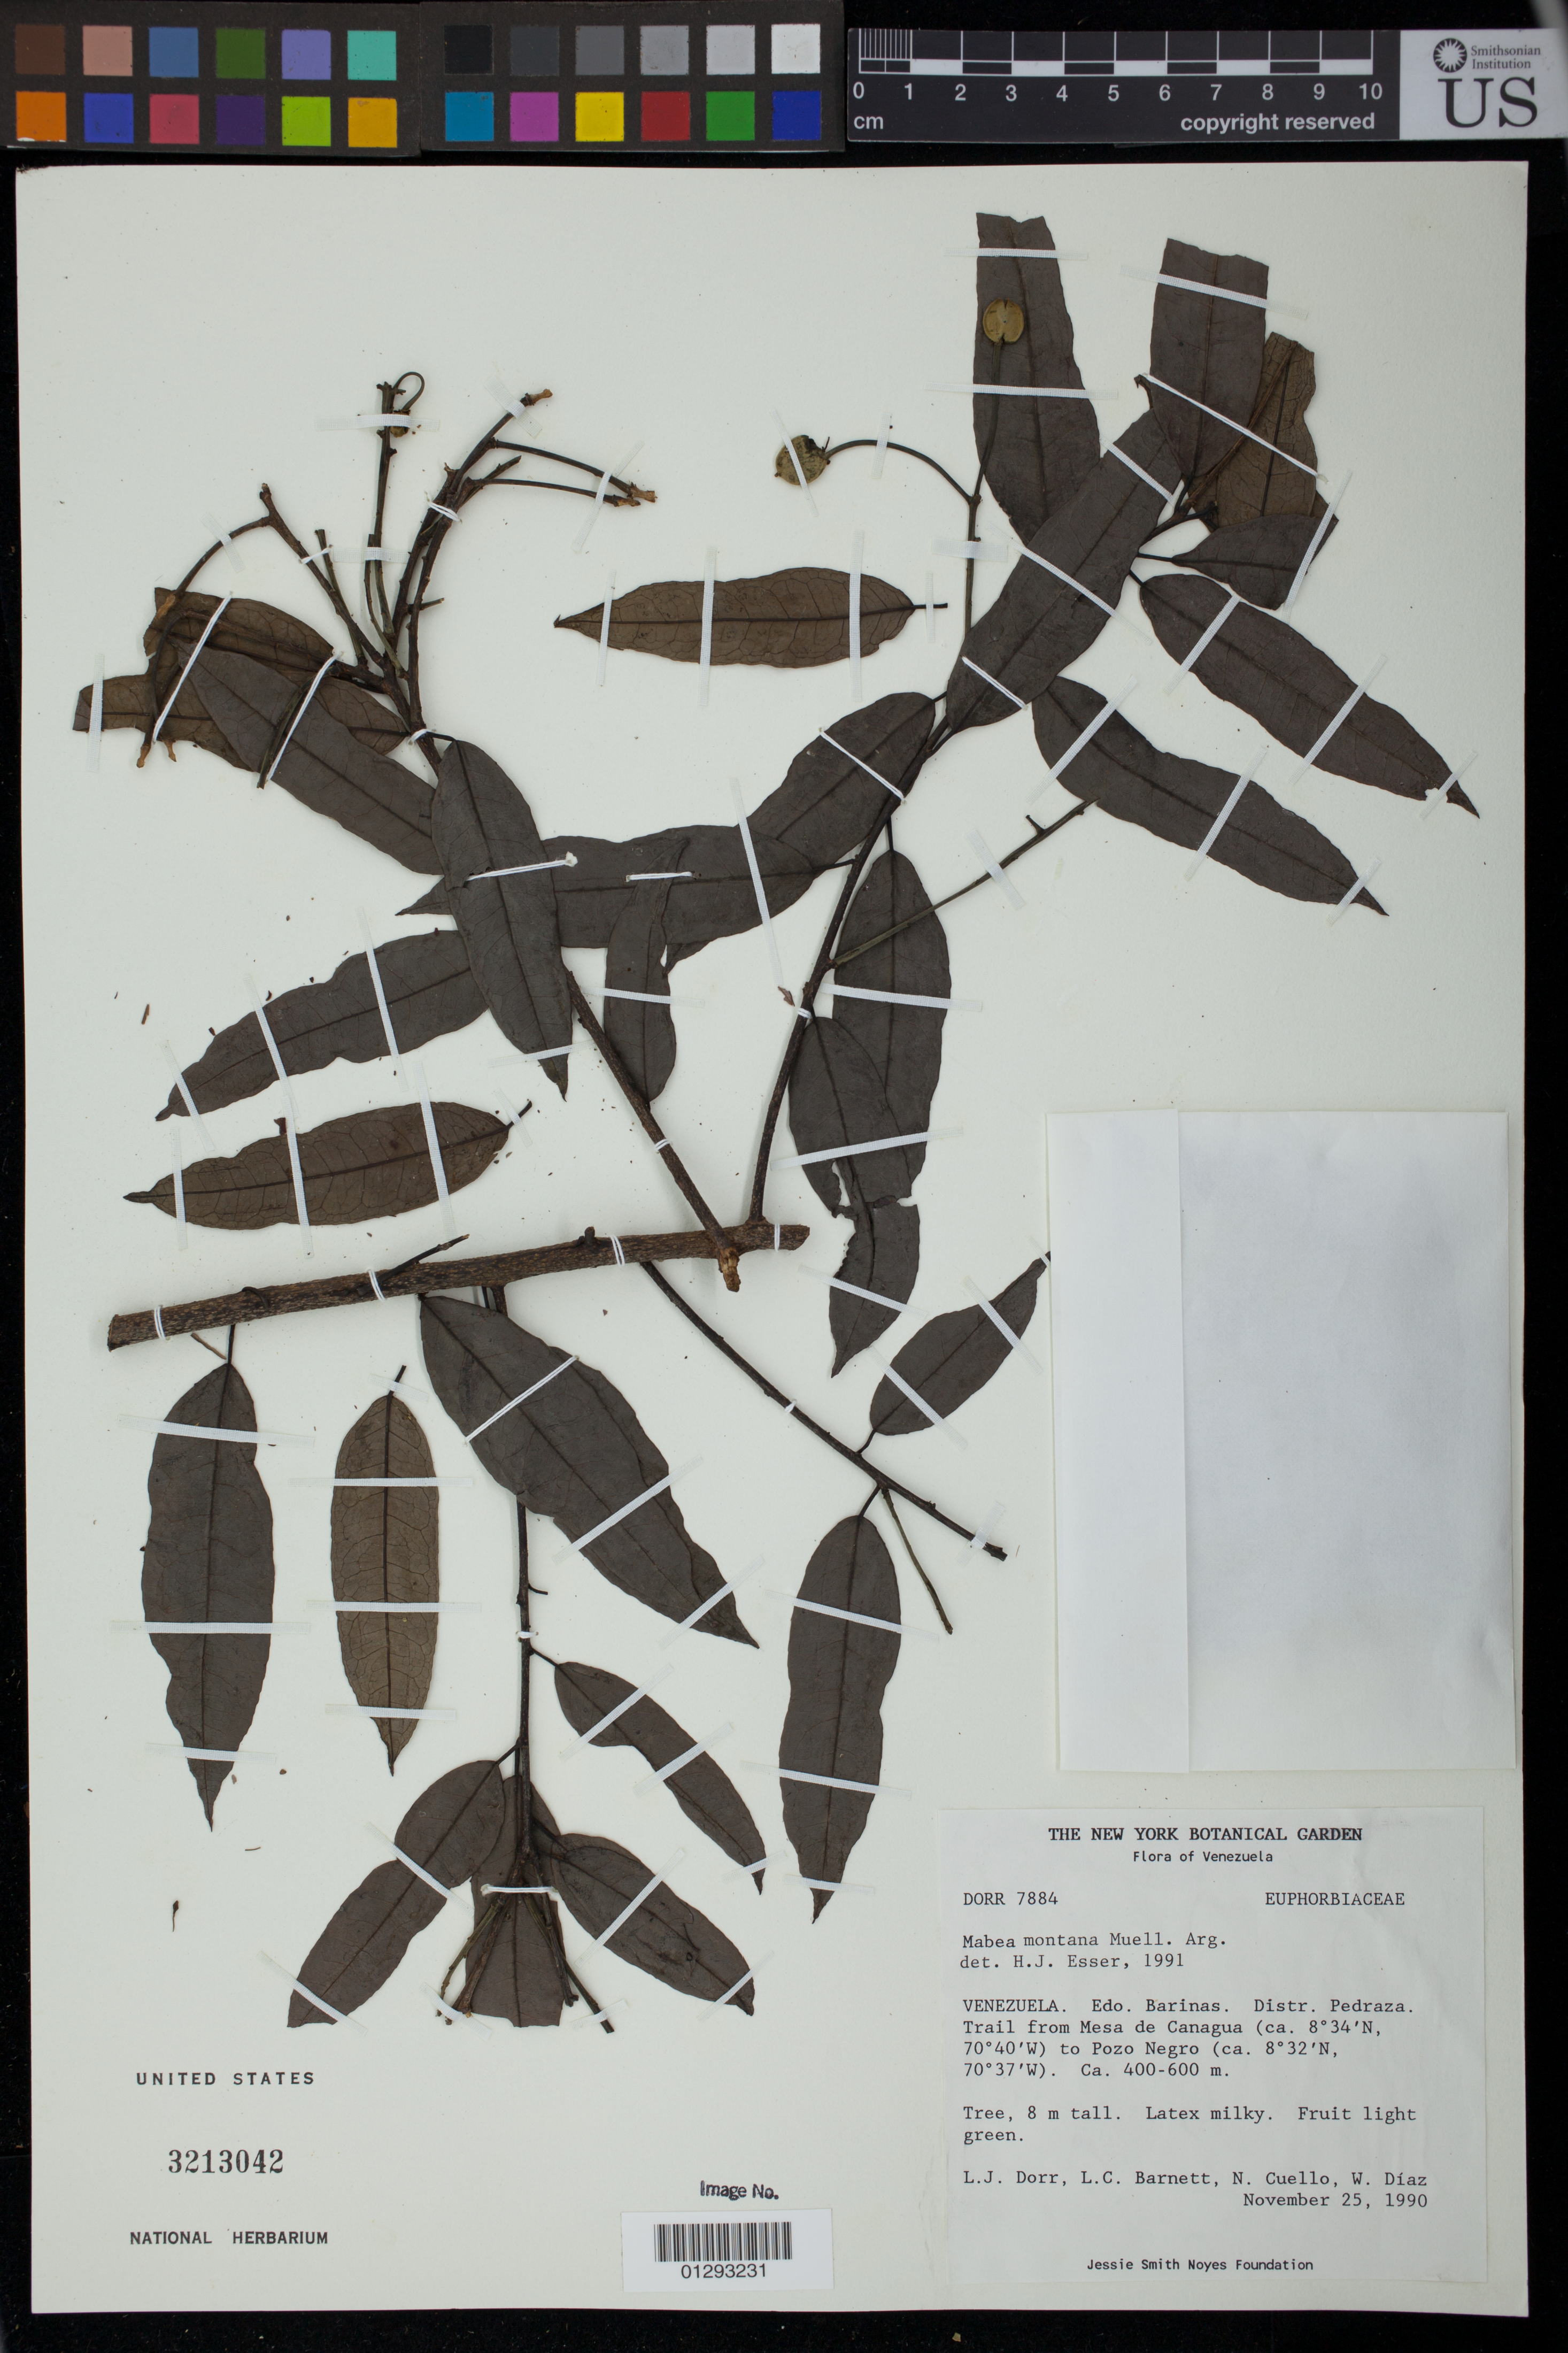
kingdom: Plantae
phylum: Tracheophyta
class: Magnoliopsida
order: Malpighiales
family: Euphorbiaceae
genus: Mabea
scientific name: Mabea montana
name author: Müll. Arg.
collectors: L. J. Dorr, L. C. Barnett, N. L. Cuello & W. Díaz P.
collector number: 7884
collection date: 1990-11-25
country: Venezuela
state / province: Barinas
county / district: Pedraza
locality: Trail from Mesa de Canagua to Pozo Negro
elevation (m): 400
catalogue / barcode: US 3213042